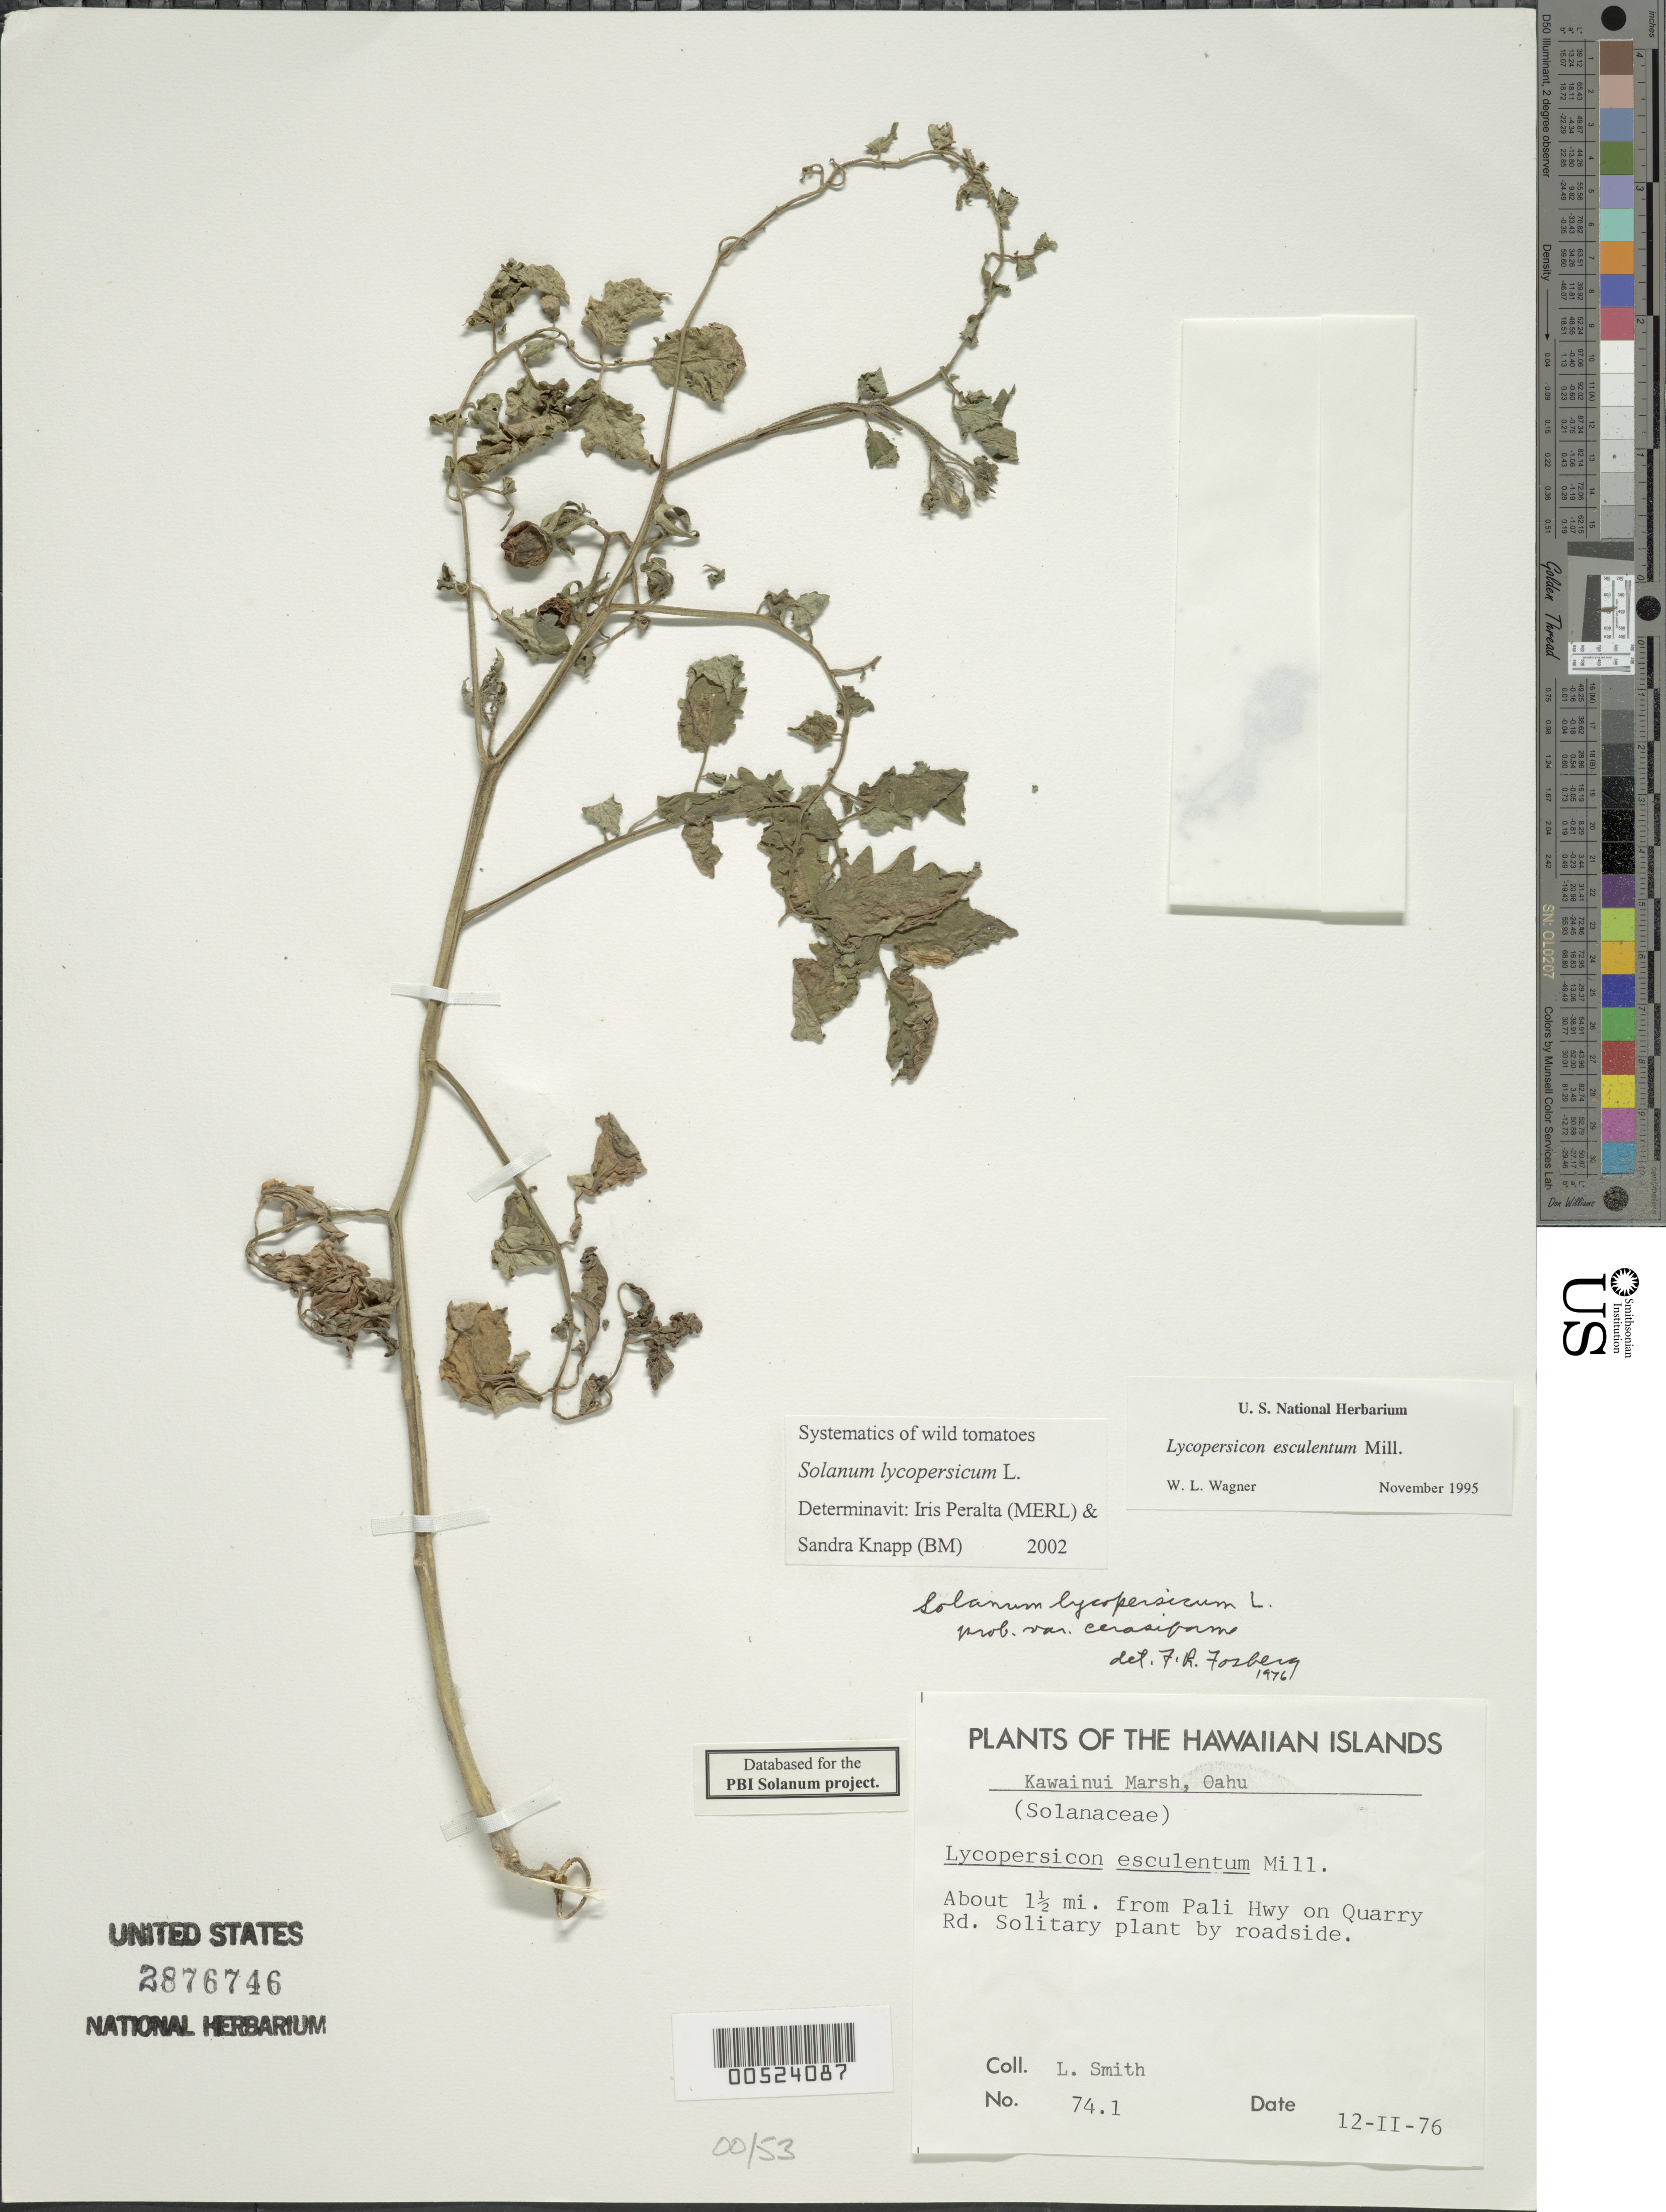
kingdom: Plantae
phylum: Tracheophyta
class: Magnoliopsida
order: Solanales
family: Solanaceae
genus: Solanum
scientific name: Solanum lycopersicum var. cerasiforme (Dunal) D.M. Spooner, G.J. Anderson & R.K. Jansen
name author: (Dunal) D.M. Spooner et al.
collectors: L. Smith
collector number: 74.1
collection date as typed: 12 Feb 1976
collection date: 1976-02-12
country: United States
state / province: Hawaii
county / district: Honolulu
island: Oahu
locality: Kawainui Marsh, ca 1.5 mi from Pali Hwy on Quarry Rd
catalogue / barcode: US 2876746